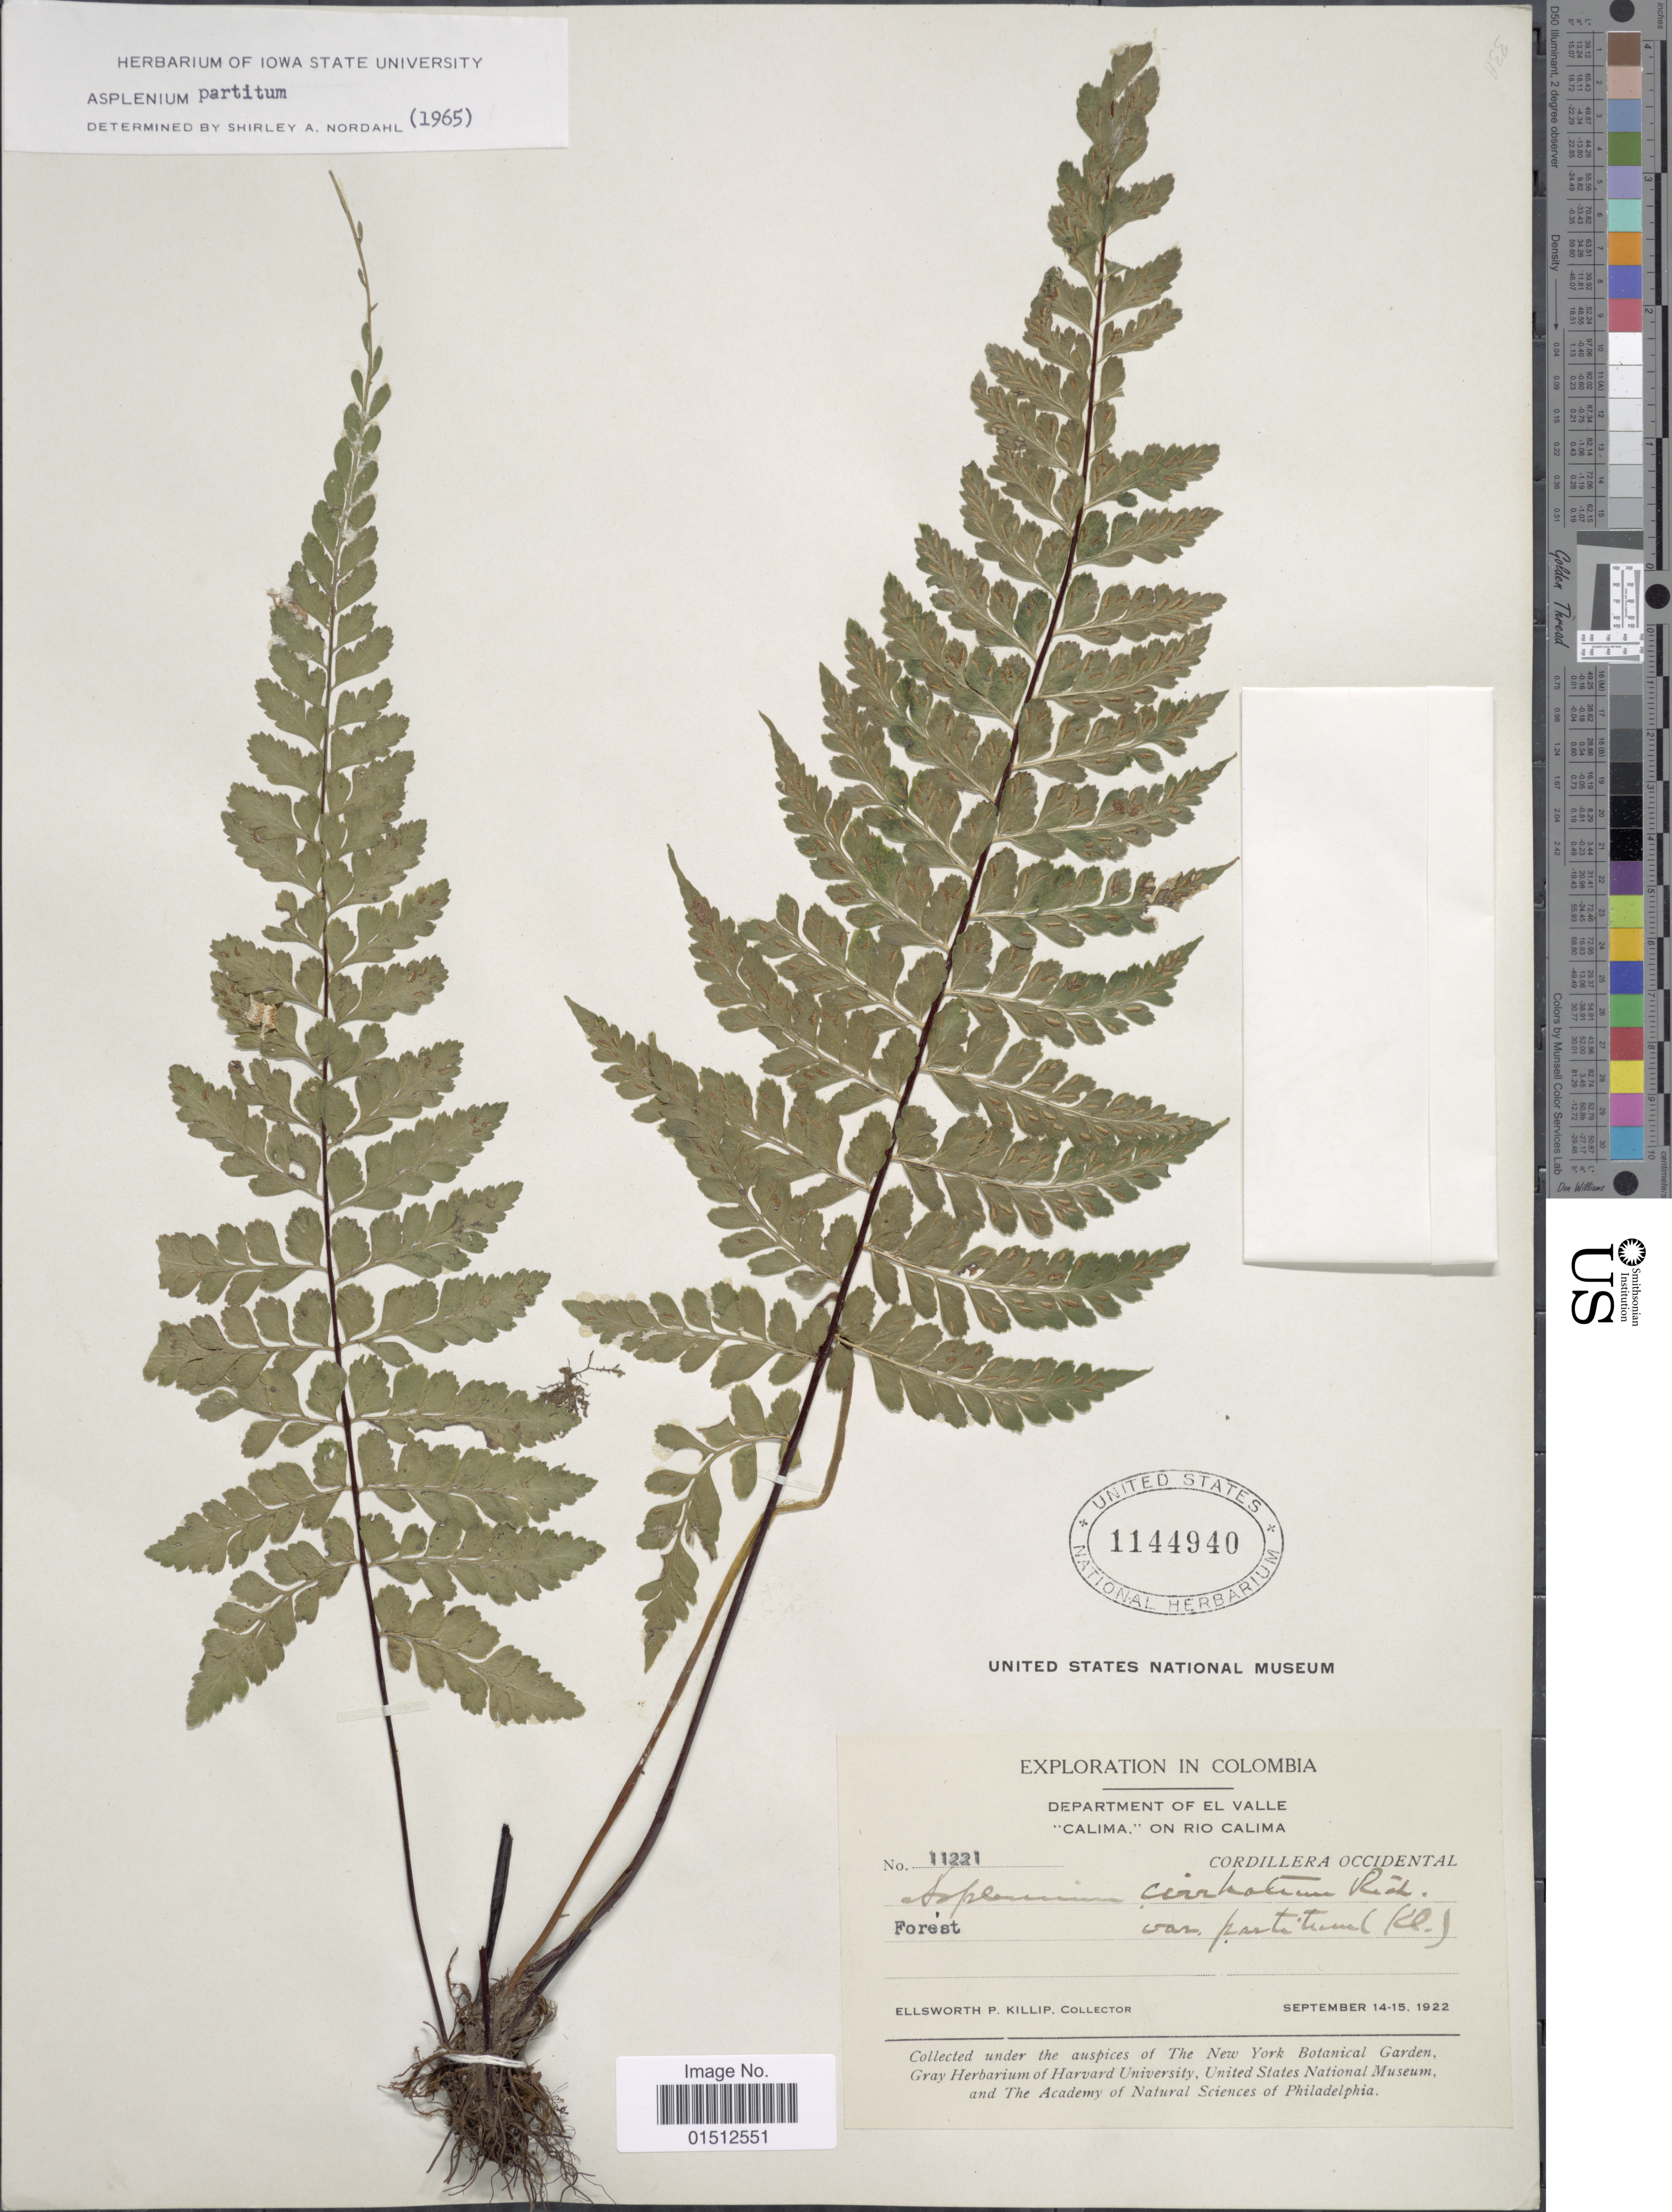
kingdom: Plantae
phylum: Tracheophyta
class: Polypodiopsida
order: Polypodiales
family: Aspleniaceae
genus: Asplenium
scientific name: Asplenium radicans var. partitum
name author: (Klotzsch) Hieron.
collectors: E. P. Killip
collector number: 11221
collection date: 1922-09-14/1922-09-15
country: Colombia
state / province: Valle del Cauca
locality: Department of El Valle, "Calima."on Rio Calima. Cordillera Occidental.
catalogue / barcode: US 1144940